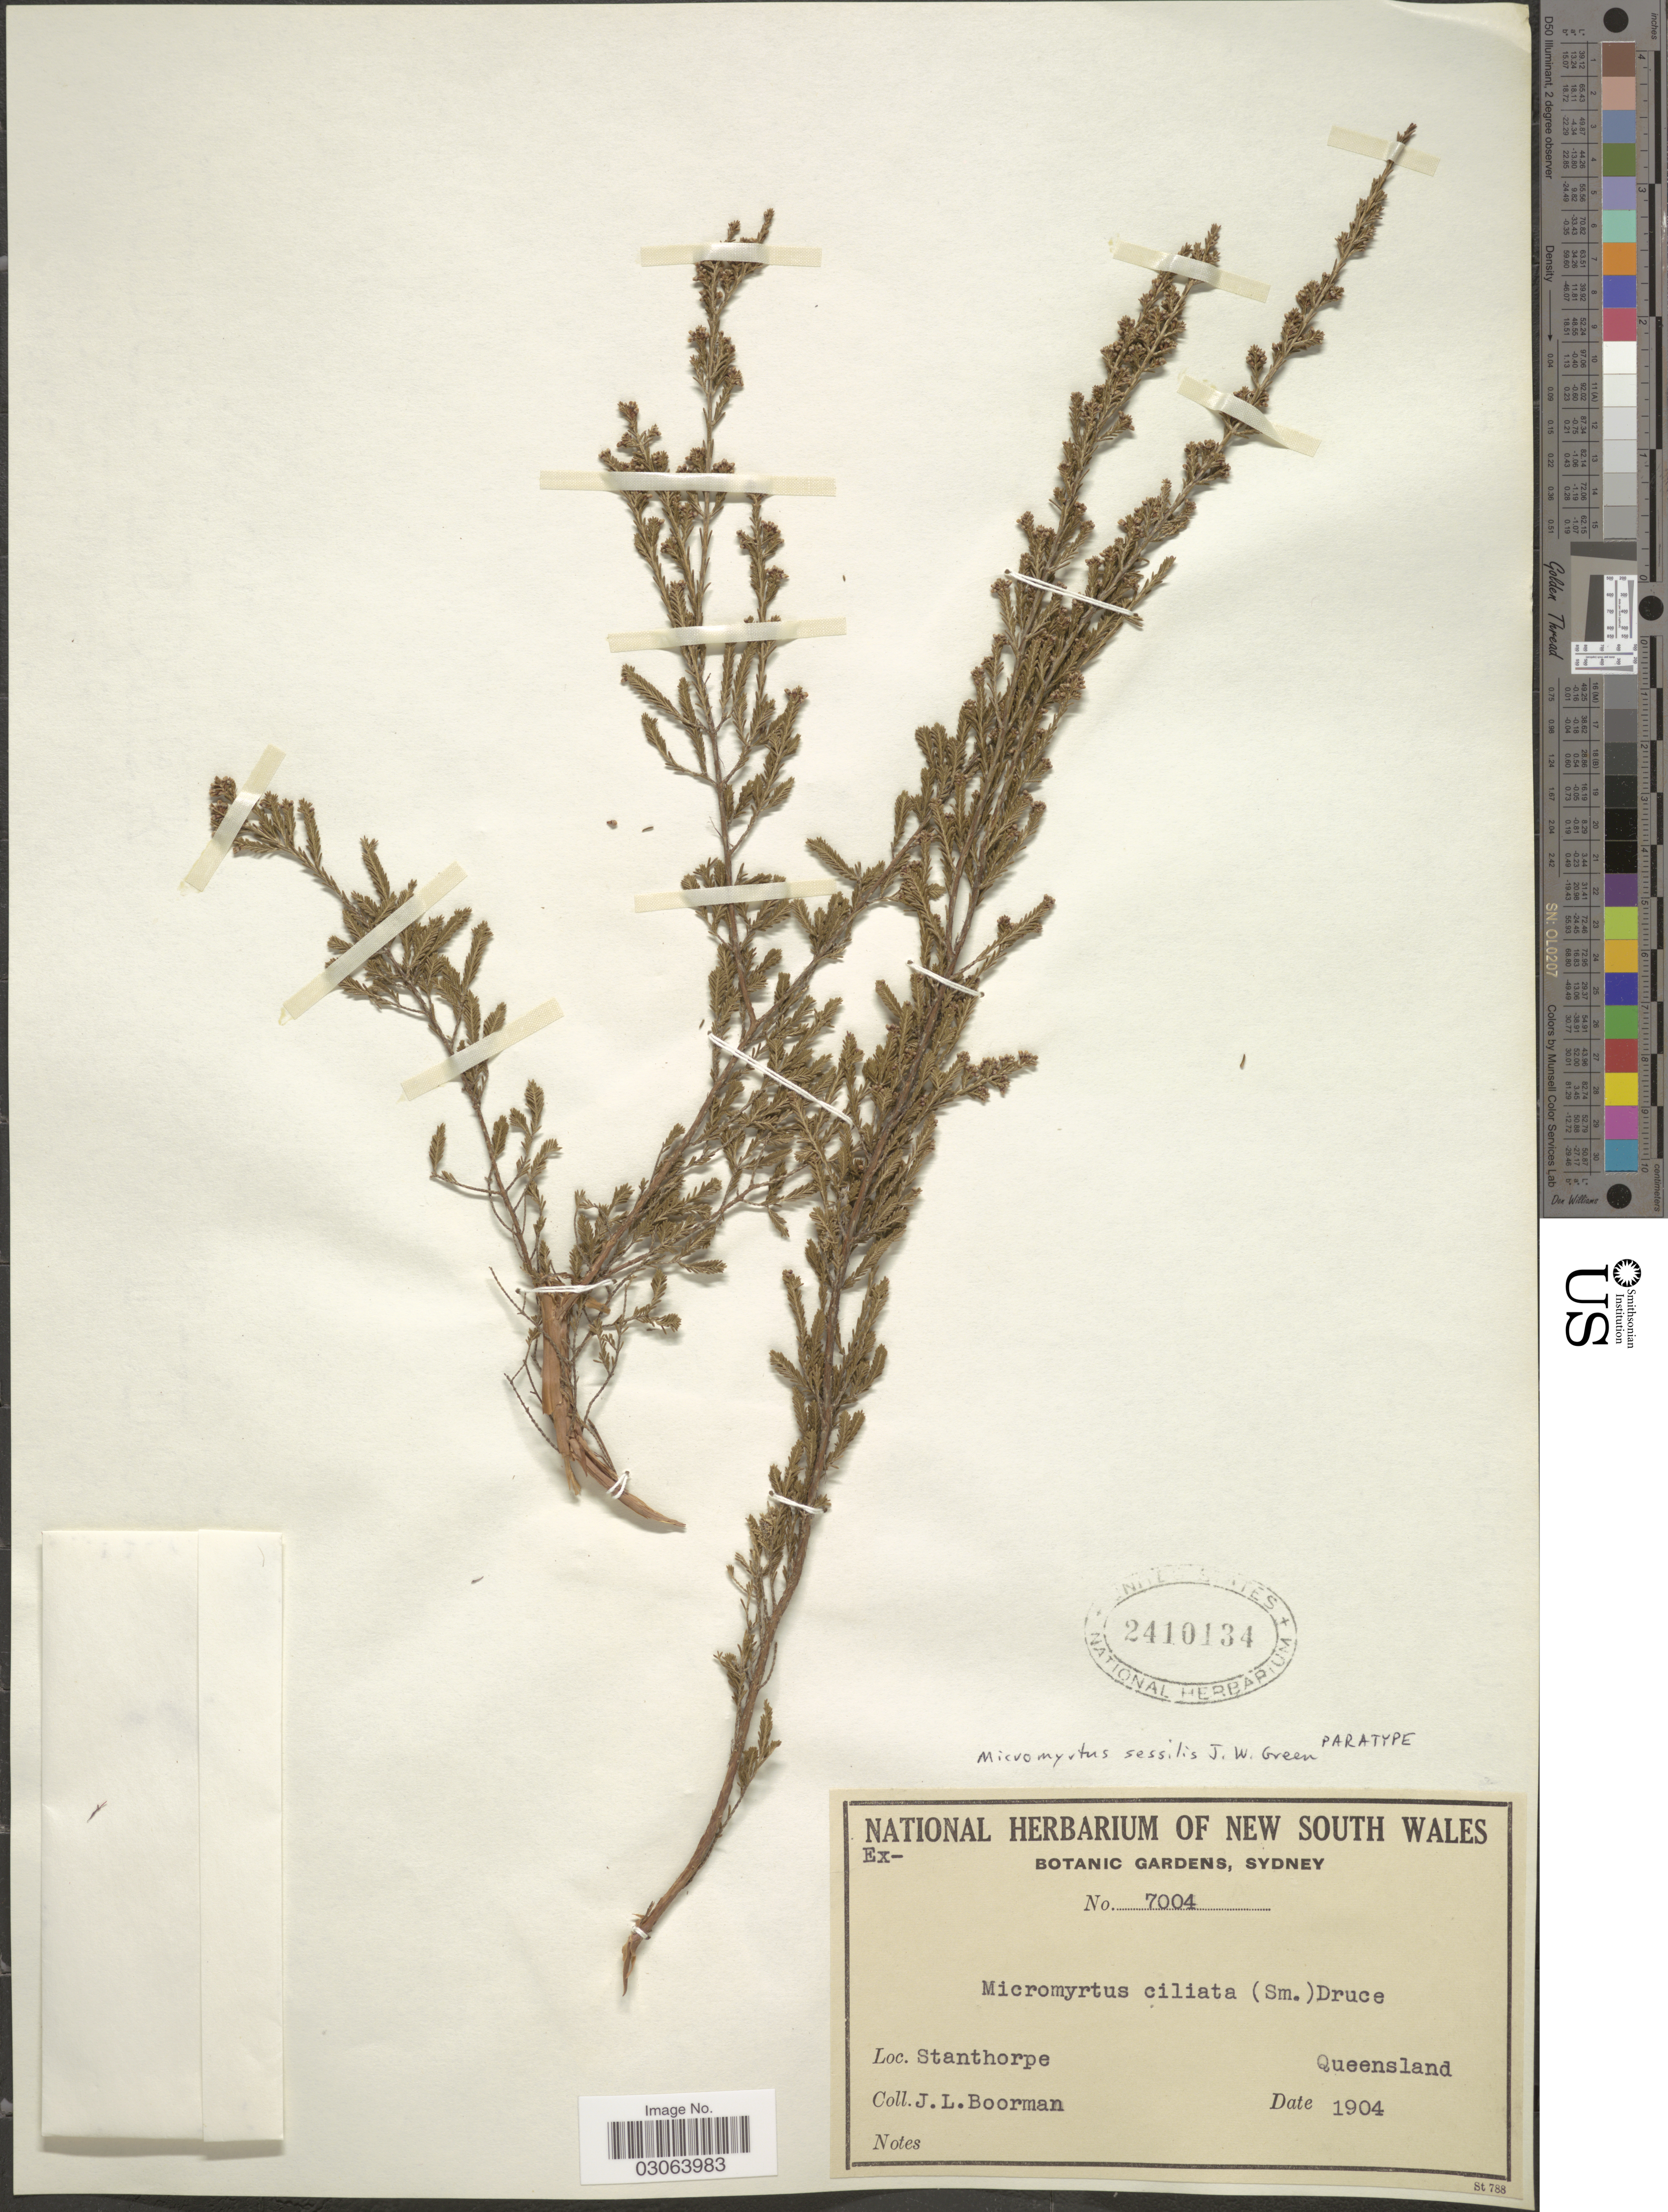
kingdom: Plantae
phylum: Tracheophyta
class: Magnoliopsida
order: Myrtales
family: Myrtaceae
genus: Micromyrtus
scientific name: Micromyrtus sessilis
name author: J.W. Green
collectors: J. Boorman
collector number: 7004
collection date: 1904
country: Australia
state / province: Queensland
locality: Stanthorpe.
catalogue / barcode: US 2410134